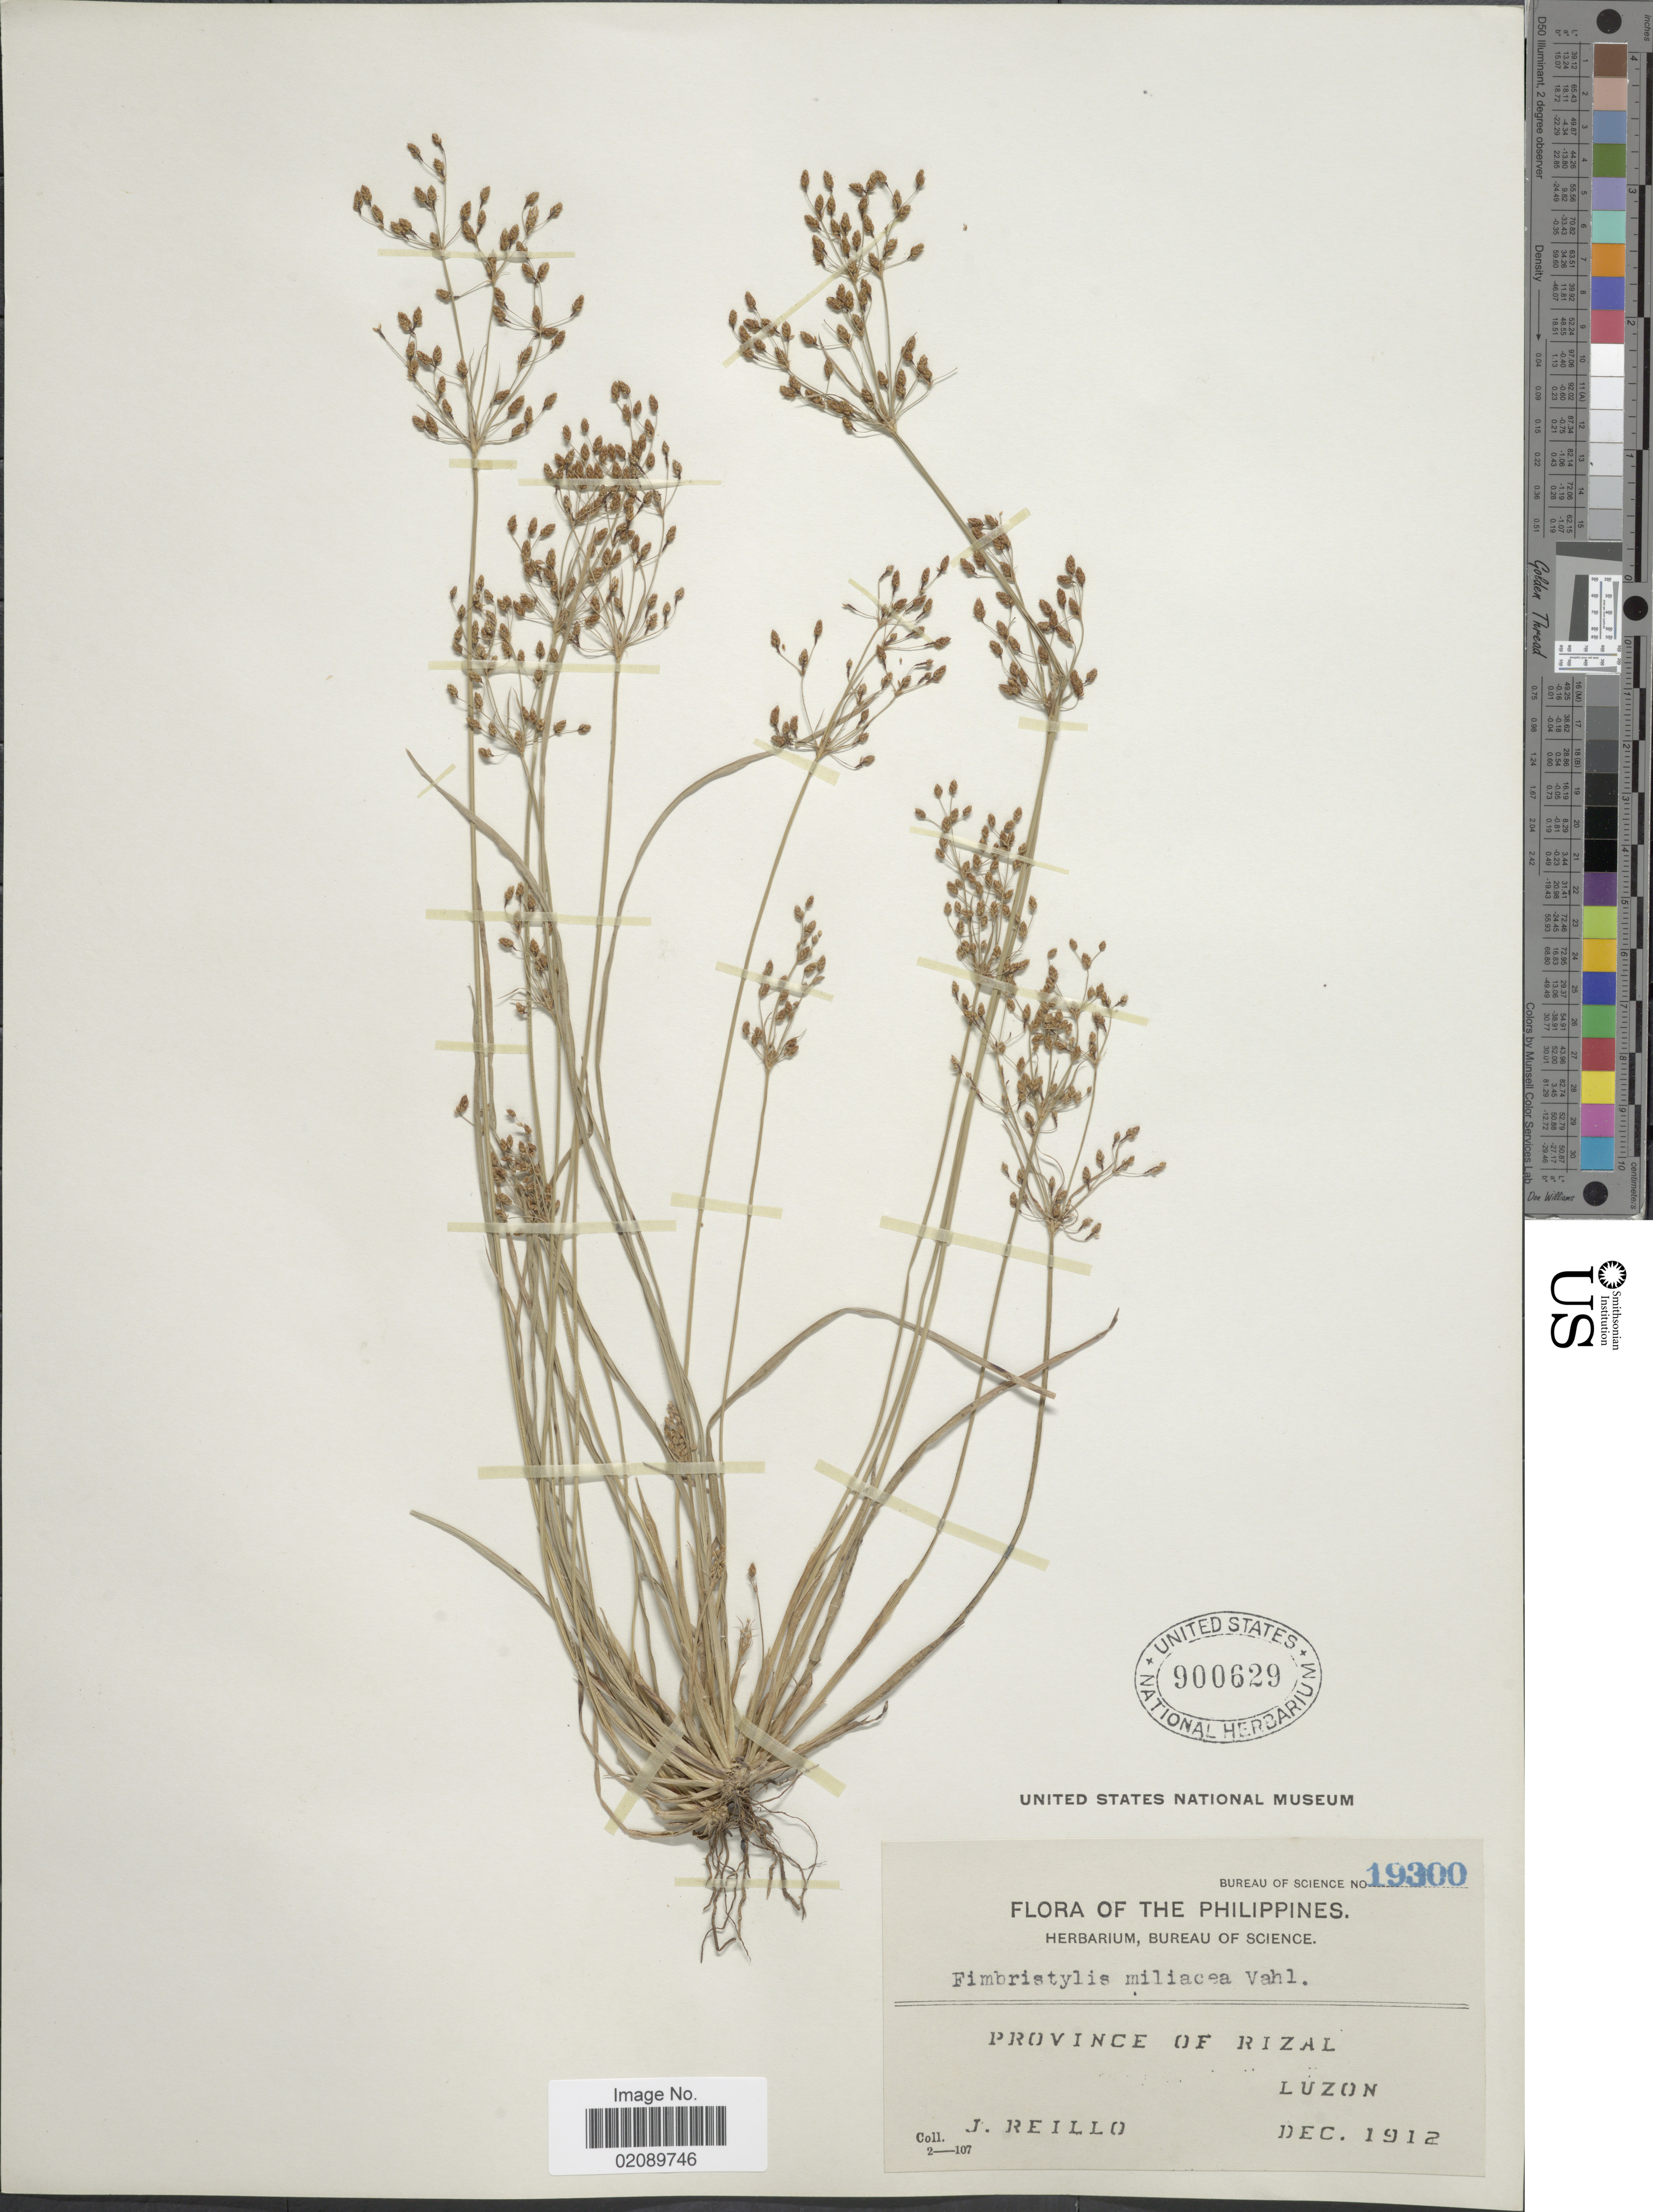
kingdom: Plantae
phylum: Tracheophyta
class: Liliopsida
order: Poales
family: Cyperaceae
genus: Fimbristylis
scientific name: Fimbristylis quinquangularis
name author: (Vahl) Kunth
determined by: Strong, Mark T., (BOT), Smithsonian Institution - National Museum of Natural History (UNITED STATES)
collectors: J. Reillo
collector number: Bureau of Science 19300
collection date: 1912-12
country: Philippines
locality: Province of Rizal, Luzon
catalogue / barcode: US 900629